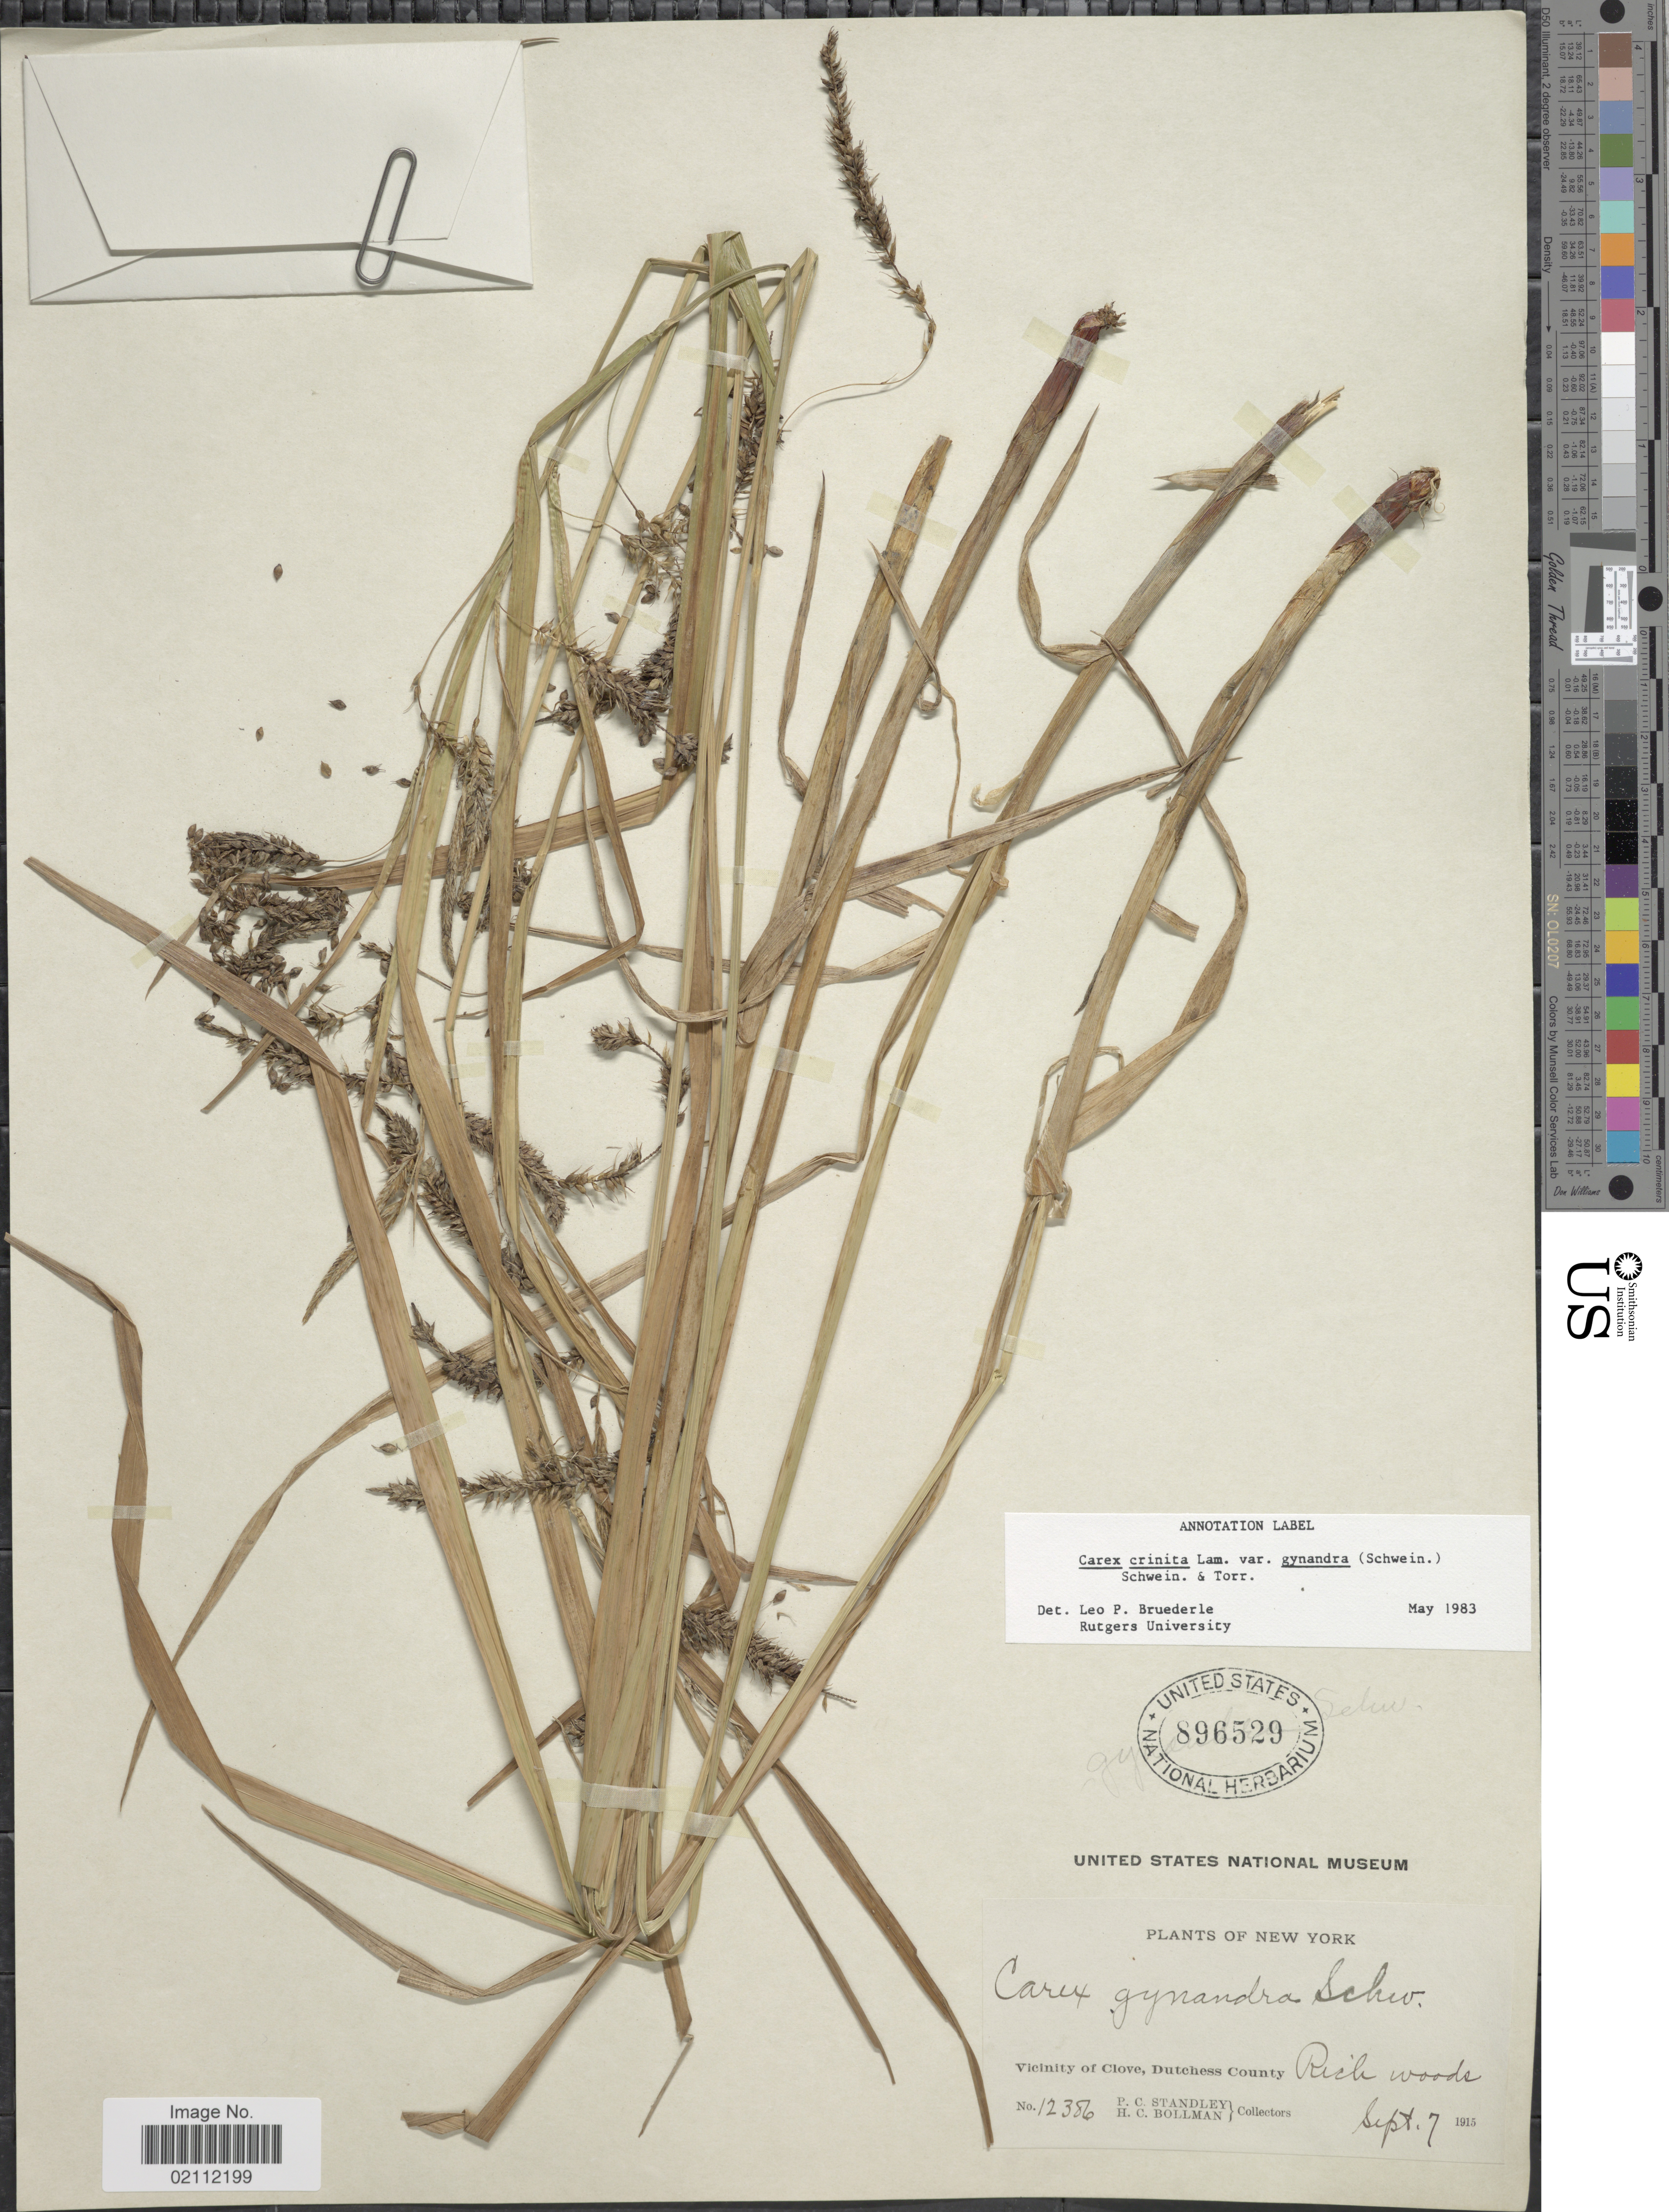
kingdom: Plantae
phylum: Tracheophyta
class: Liliopsida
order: Poales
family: Cyperaceae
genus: Carex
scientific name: Carex gynandra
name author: Schwein.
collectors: P. C. Standley & H. C. Bollman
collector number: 12386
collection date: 1915-09-07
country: United States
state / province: New York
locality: Vicinity of Clove, Dutchess County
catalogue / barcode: US 896529